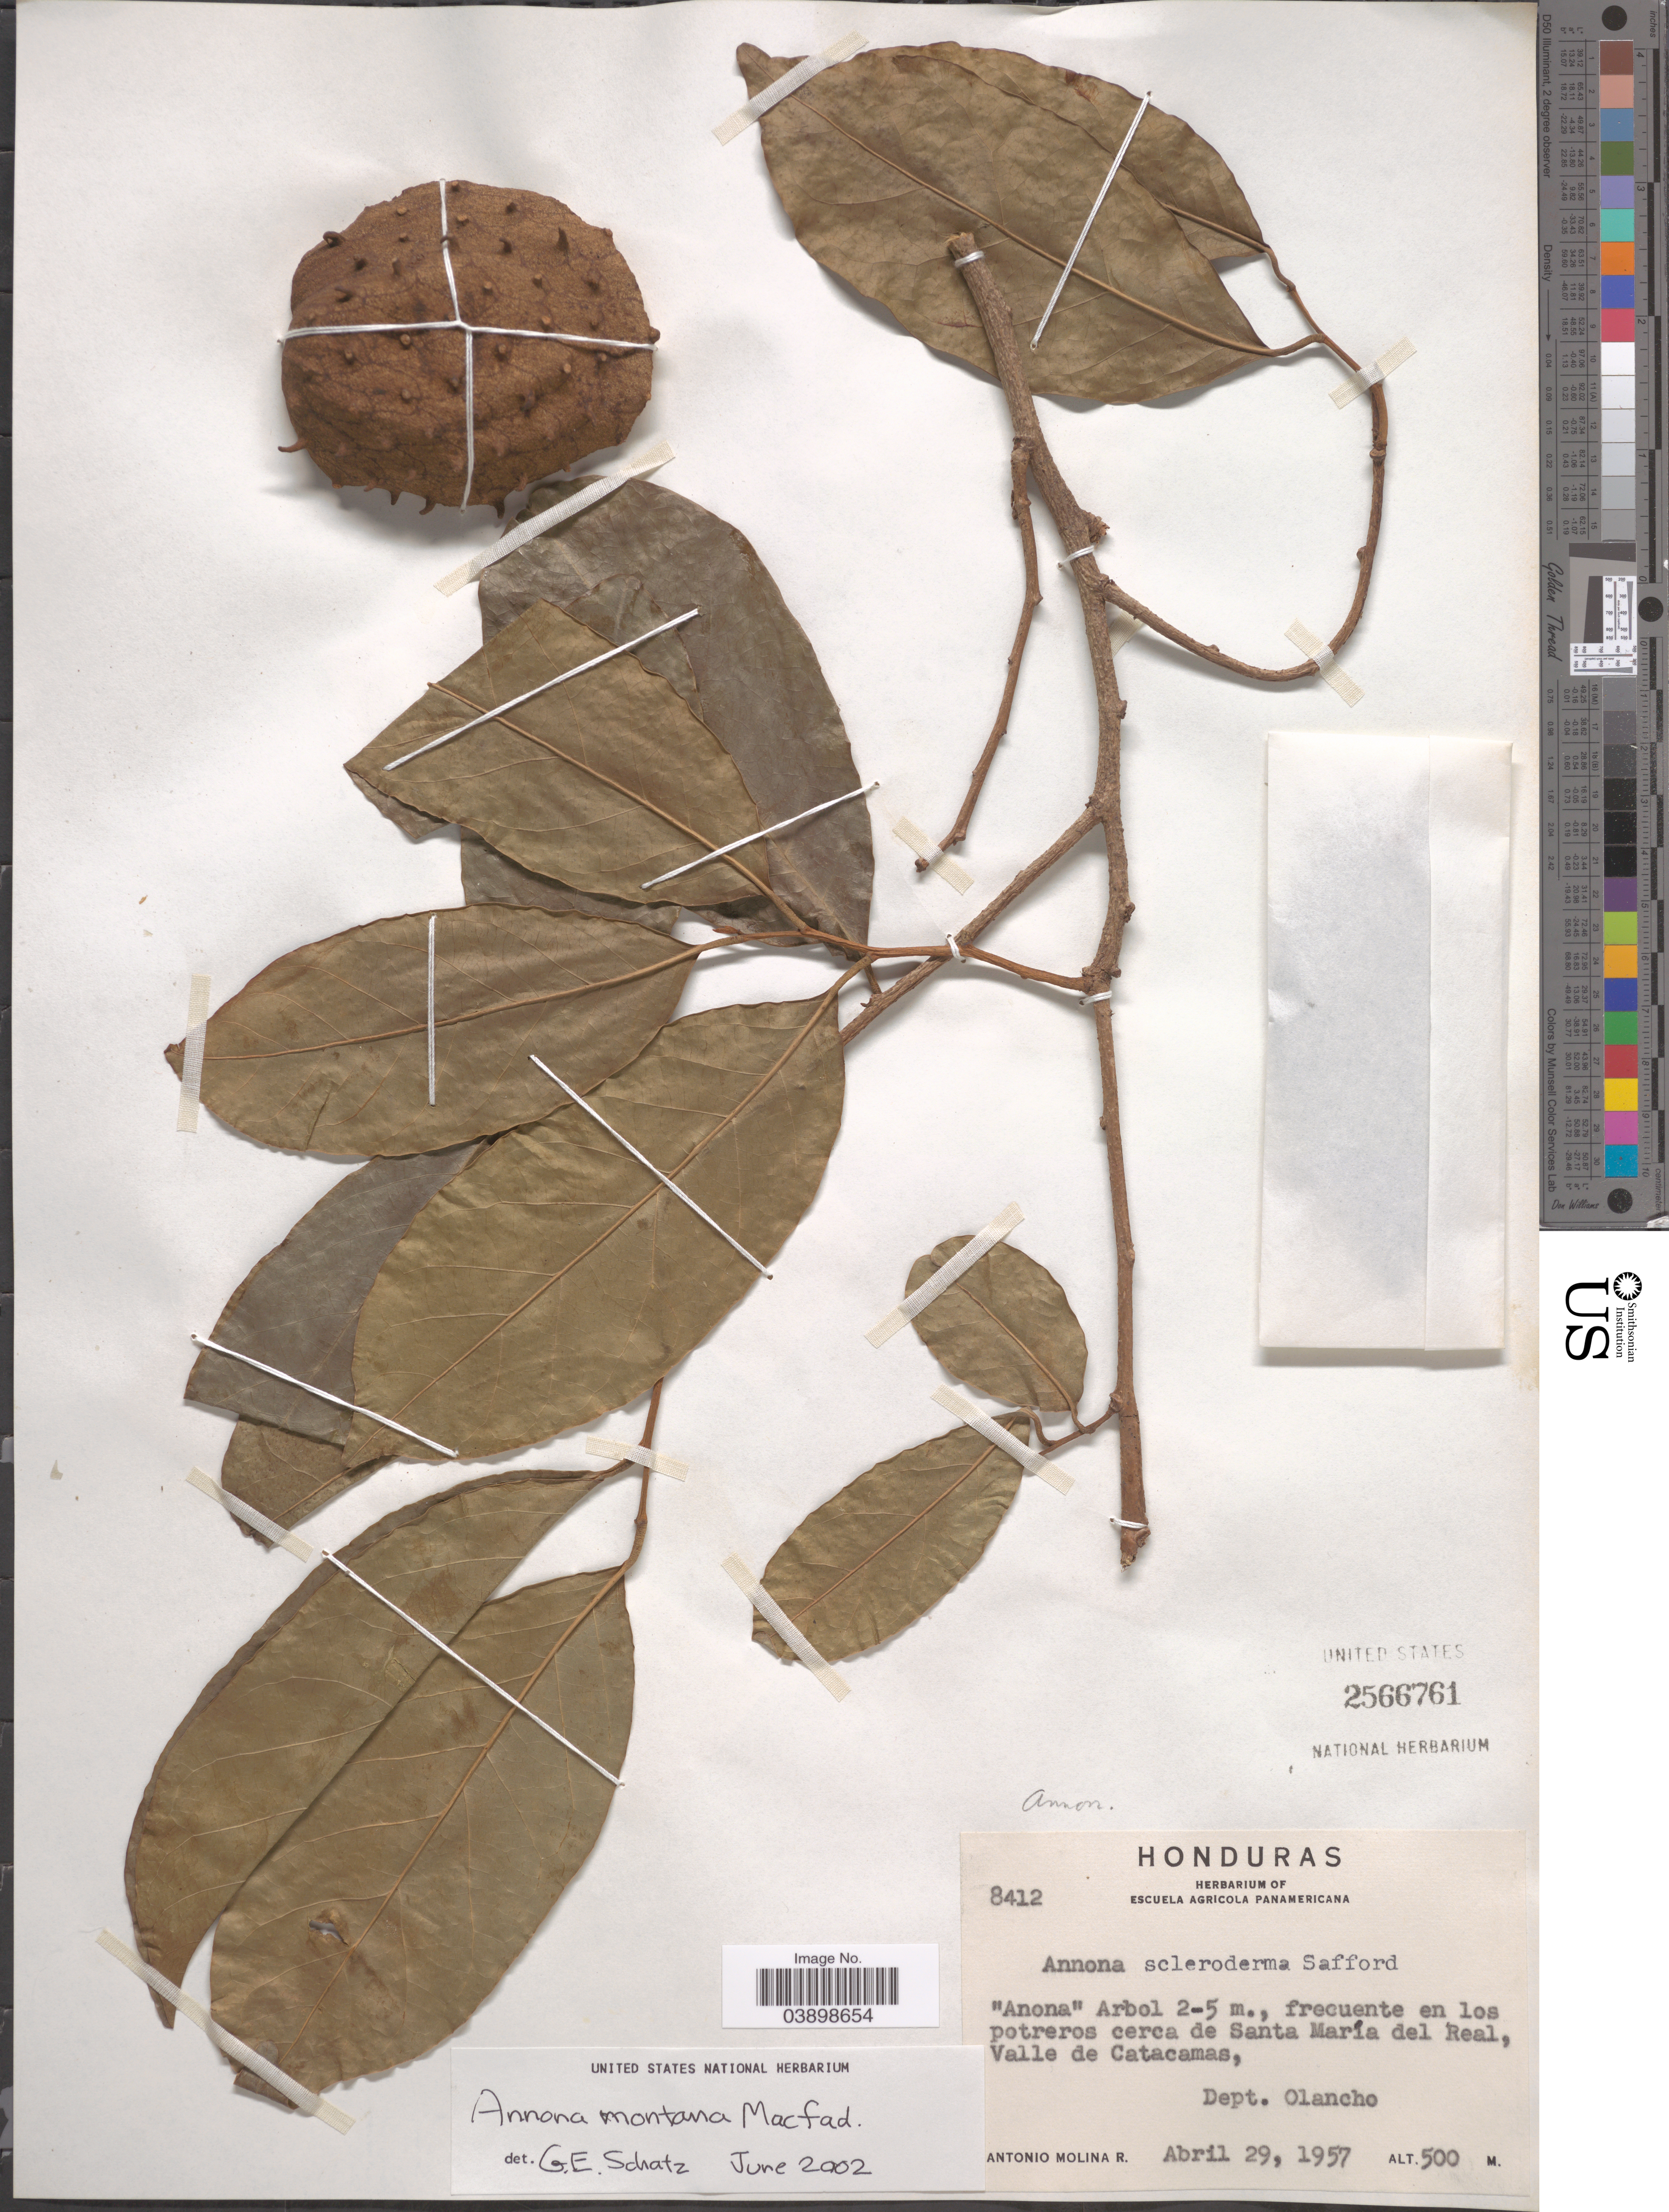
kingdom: Plantae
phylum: Tracheophyta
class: Magnoliopsida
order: Magnoliales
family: Annonaceae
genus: Annona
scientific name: Annona marcgravii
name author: Mart.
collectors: A. Molina R.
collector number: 8412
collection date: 1957-04-29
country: Honduras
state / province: Olancho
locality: En los potreros cerca de Santa María del Real, Valle de Catacamas, Dept. Olancho.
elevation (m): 500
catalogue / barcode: US 2566761